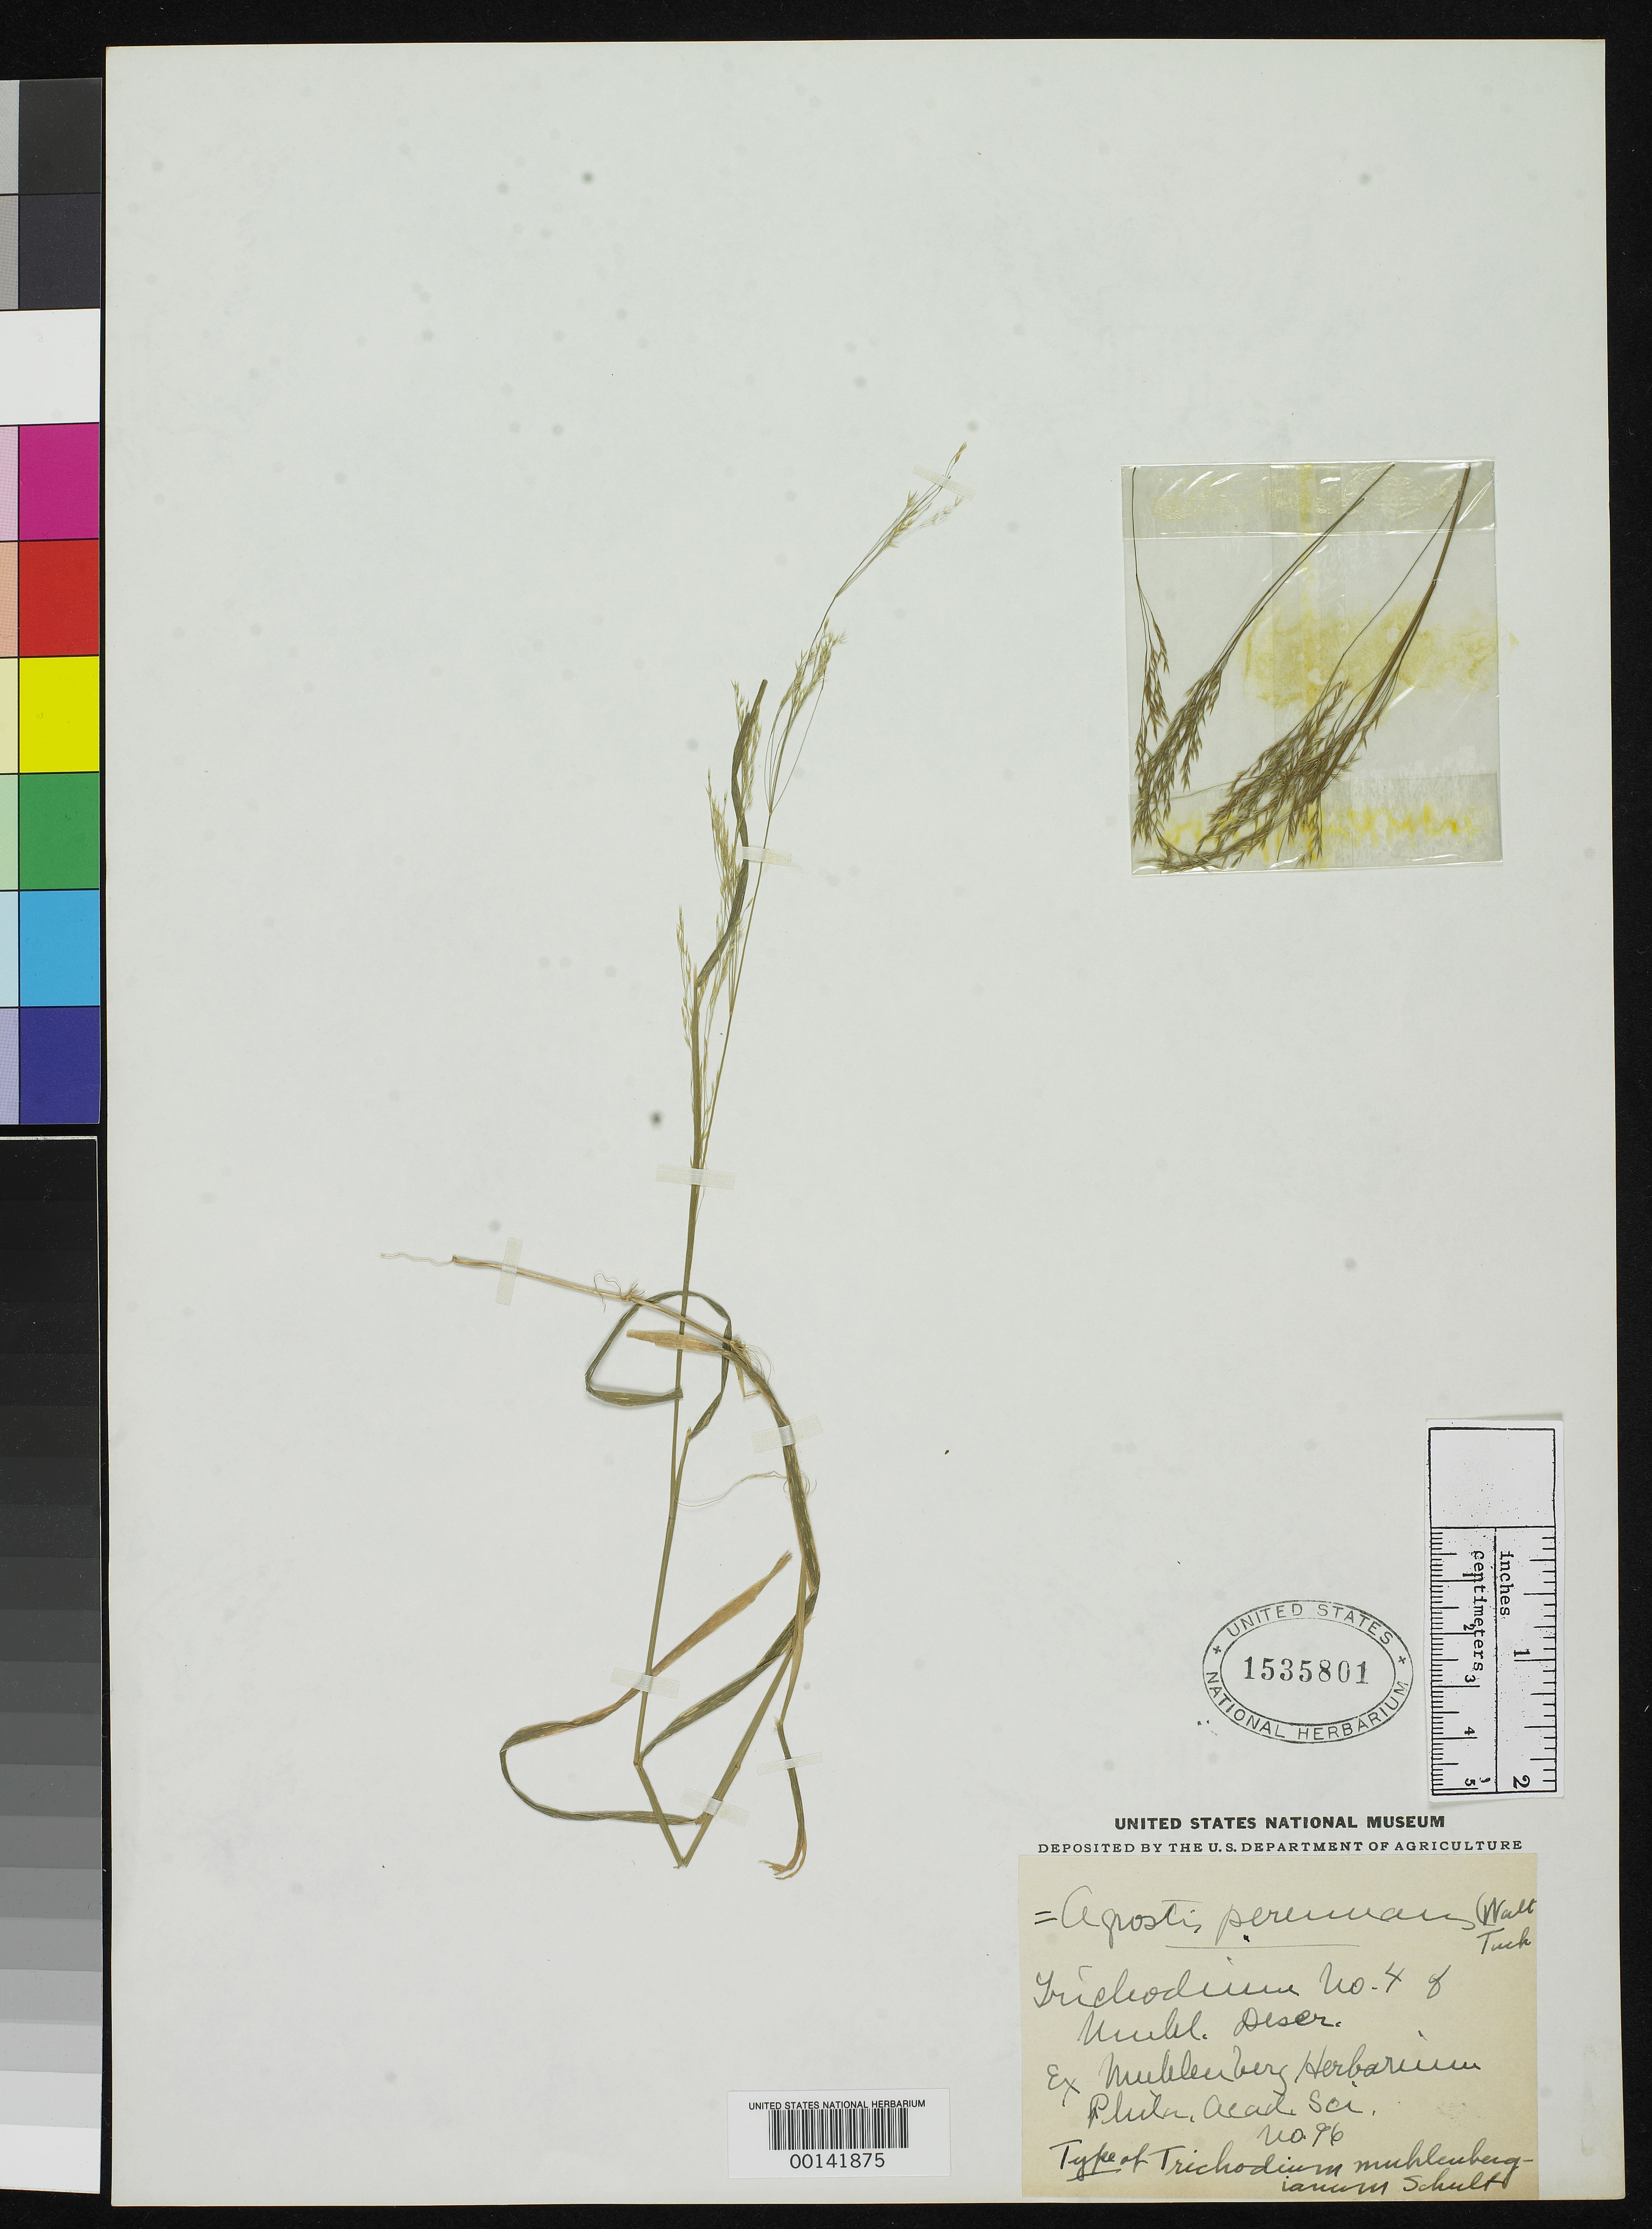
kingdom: Plantae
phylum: Tracheophyta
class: Liliopsida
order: Poales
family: Poaceae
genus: Trichodium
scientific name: Trichodium muhlenbergianum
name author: Roem. & Schult.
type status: Type Collection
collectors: H. Muhlenberg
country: Panama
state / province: Chiriquí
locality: Around San Felix.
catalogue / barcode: US 1535801